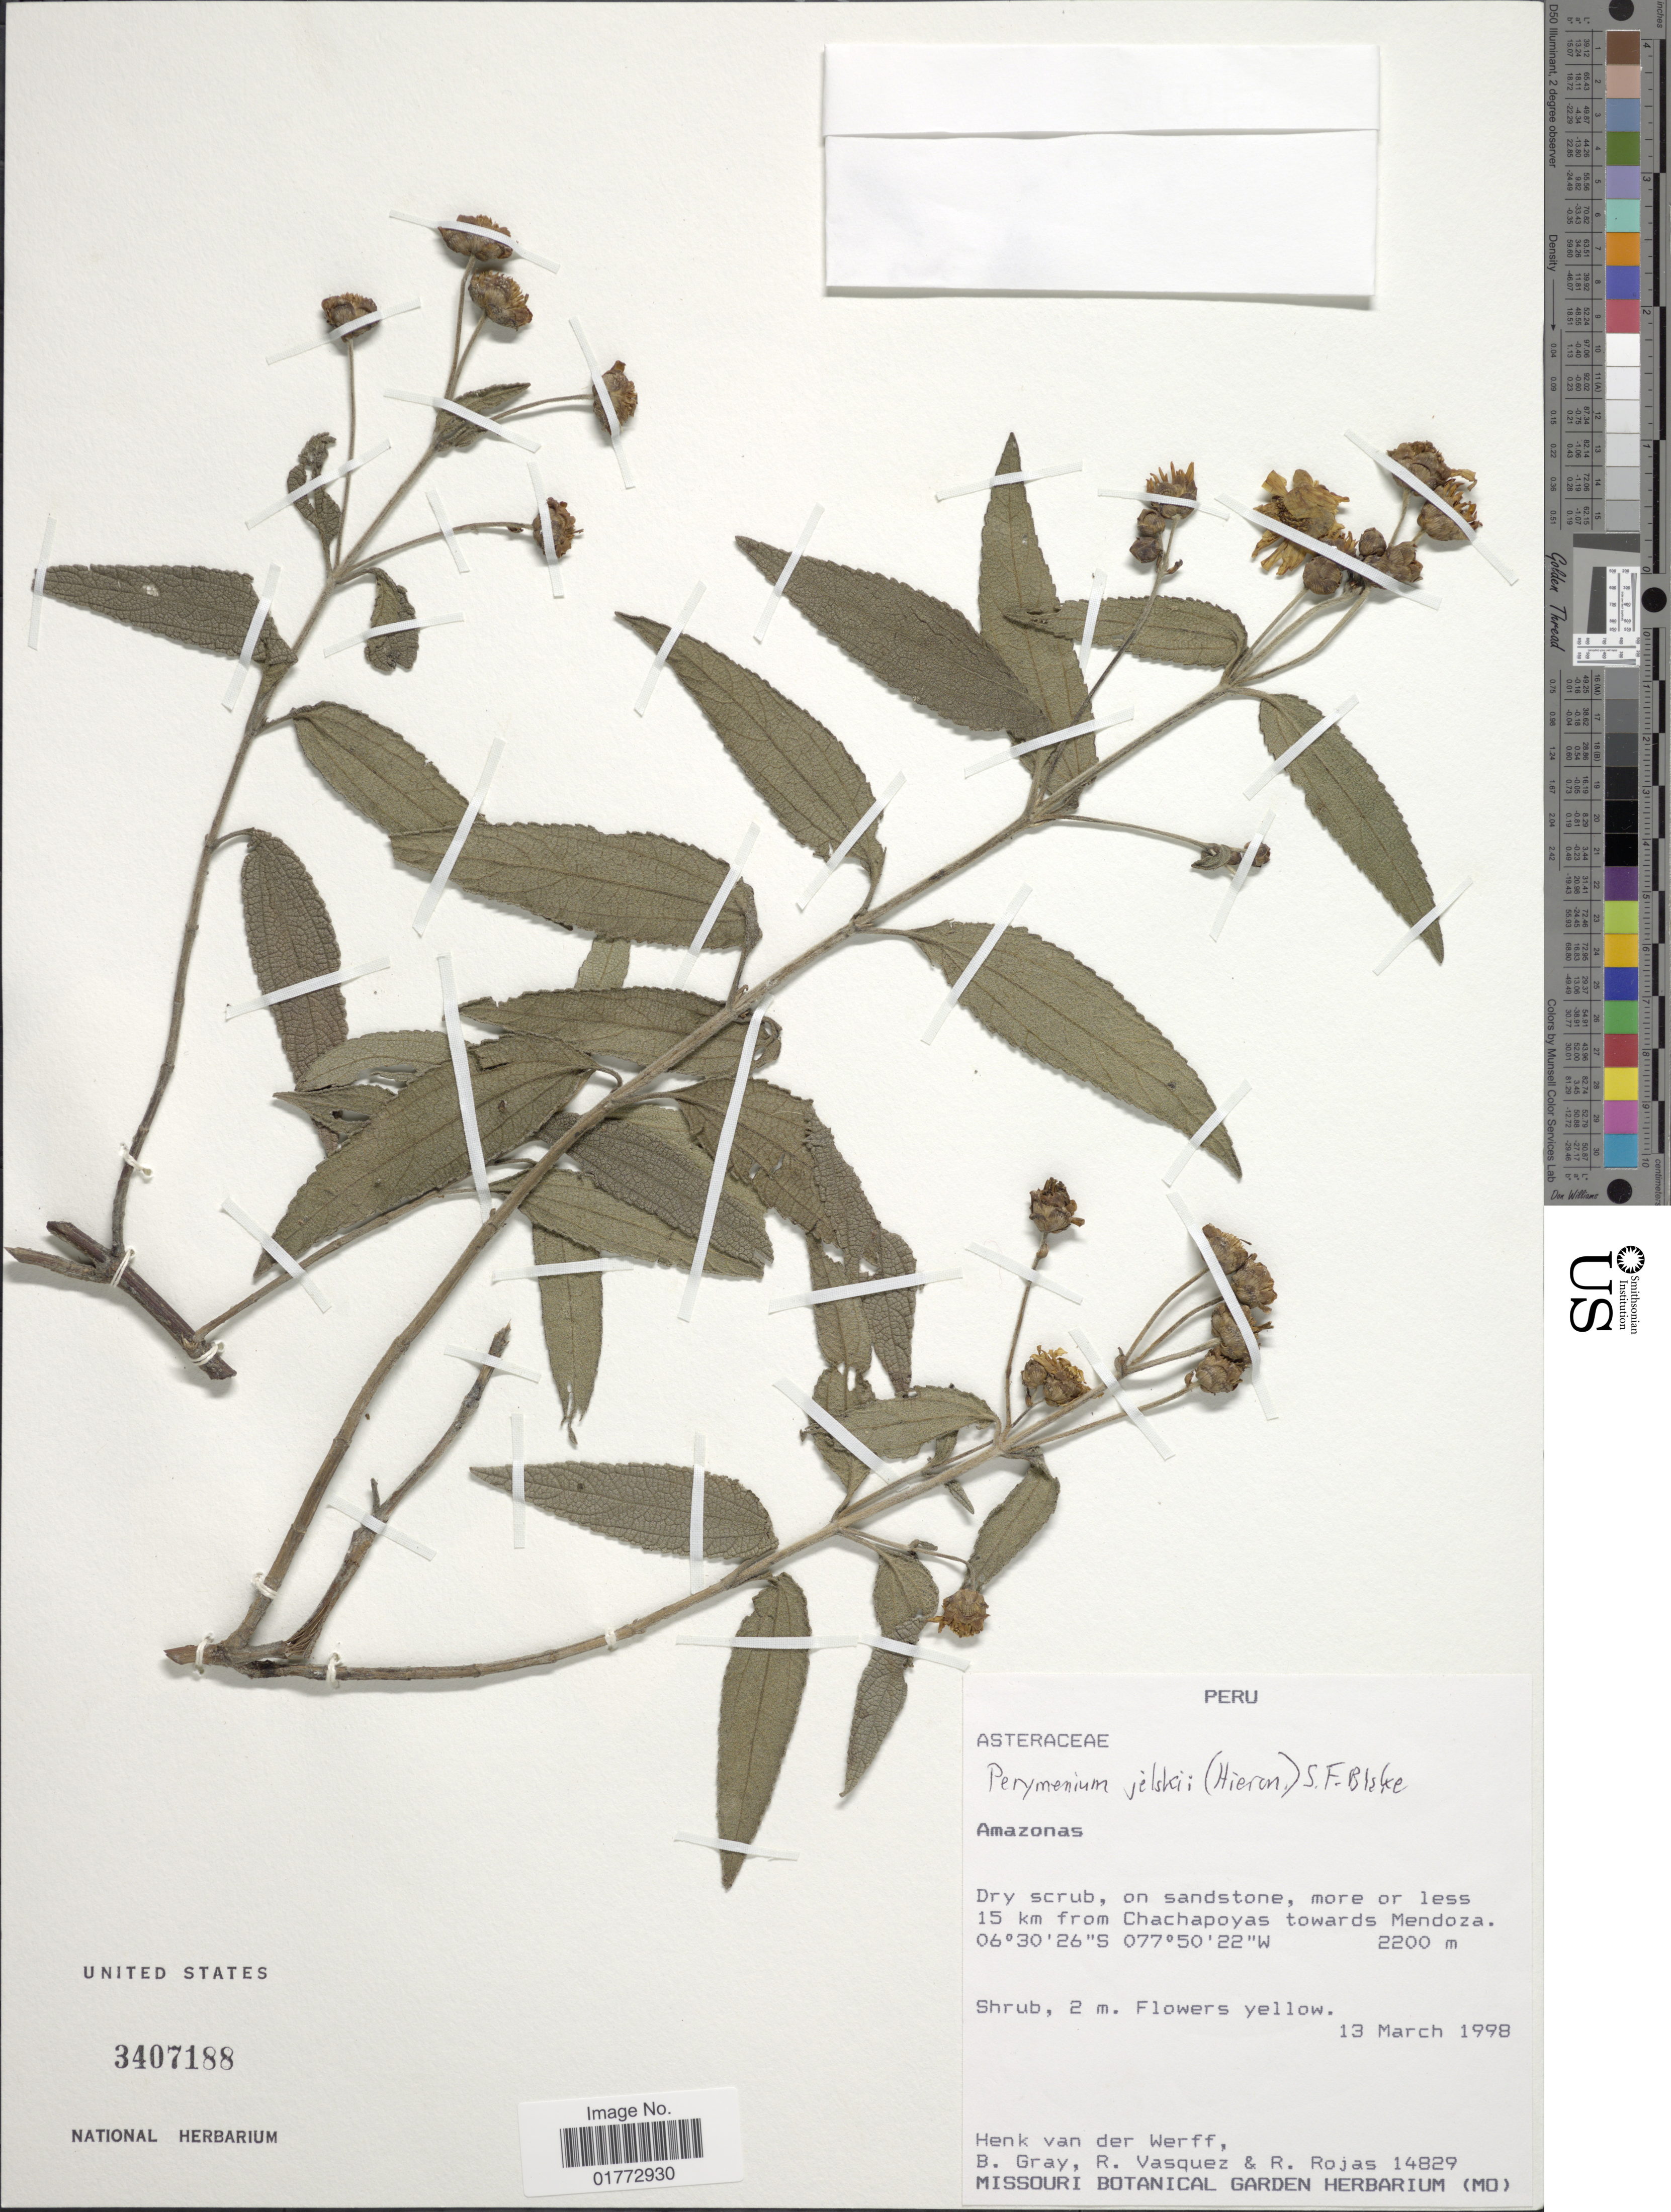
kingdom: Plantae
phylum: Tracheophyta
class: Magnoliopsida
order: Asterales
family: Asteraceae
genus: Perymenium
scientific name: Perymenium jelskii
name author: (Hieron.) S.F. Blake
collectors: H. van der Werff, B. Gray, R. Vasquez & R. Rojas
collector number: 14829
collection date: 1998-03-13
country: Peru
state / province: Amazonas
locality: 15 km from Chachapoyas towards Mendoza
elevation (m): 2200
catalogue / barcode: US 3407188